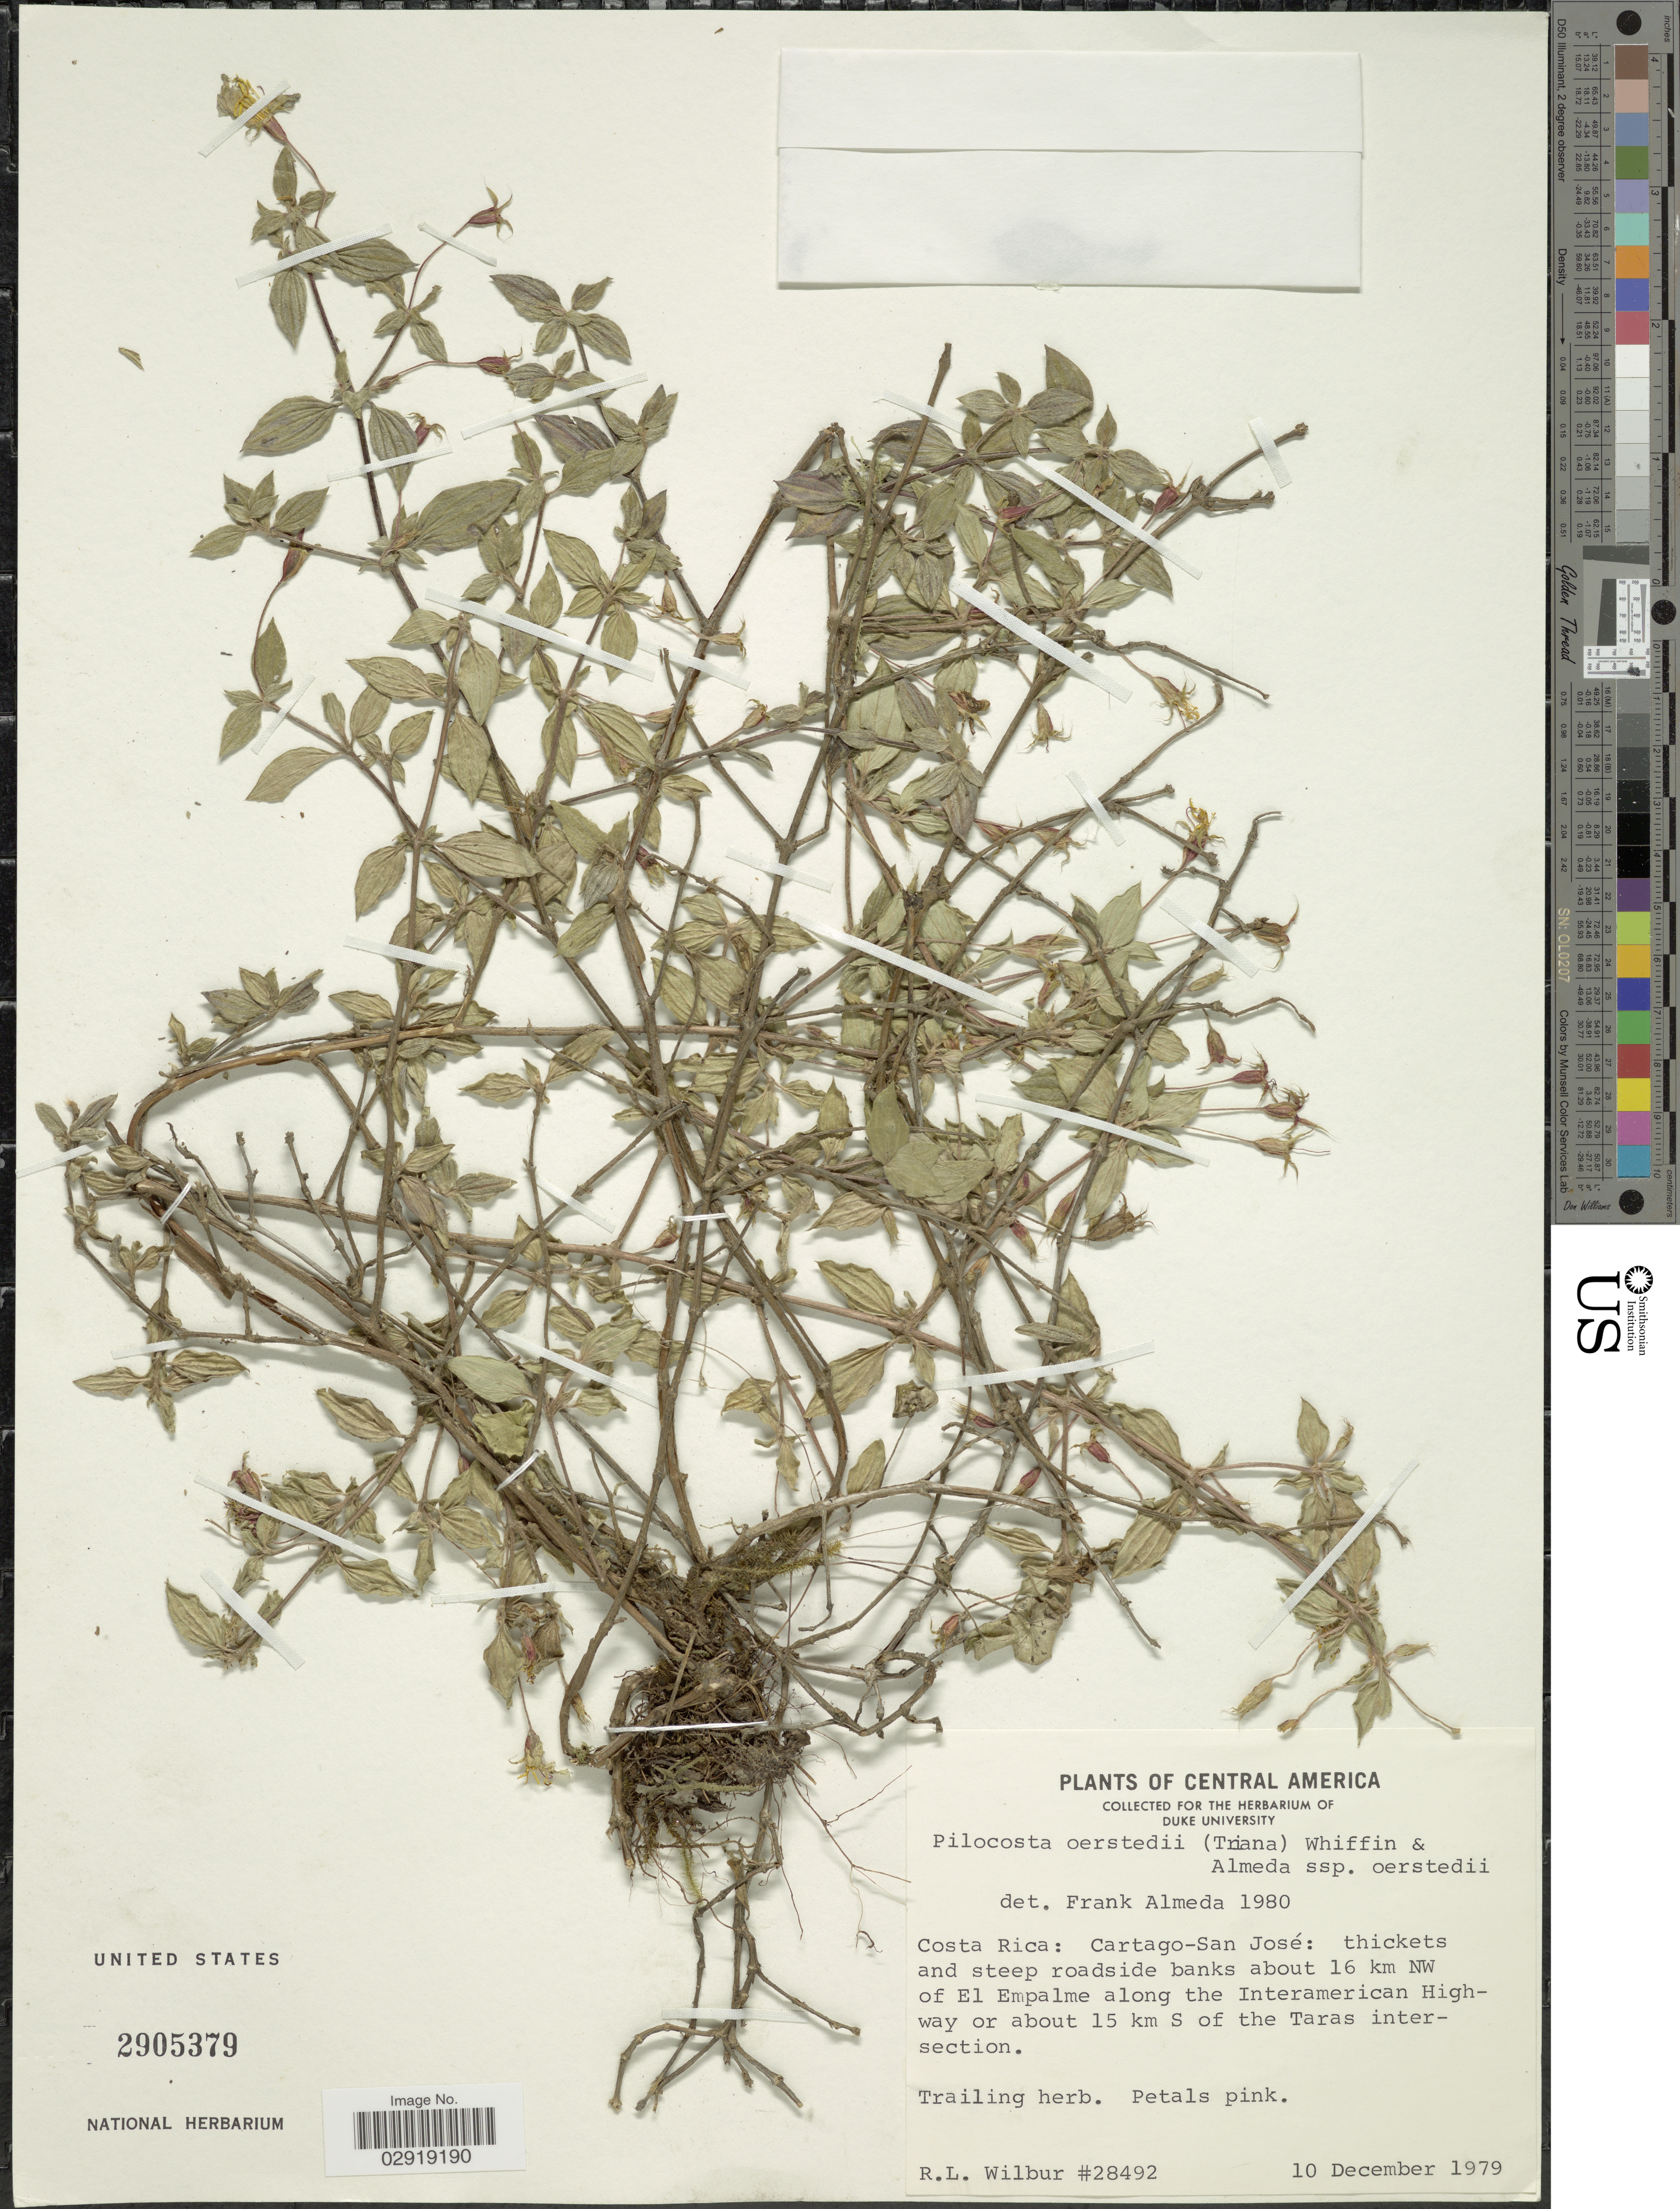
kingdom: Plantae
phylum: Tracheophyta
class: Magnoliopsida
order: Myrtales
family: Melastomataceae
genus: Pilocosta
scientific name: Pilocosta oerstedii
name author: (Triana) Almeda &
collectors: R. L. Wilbur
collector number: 28492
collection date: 1979-12-10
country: Costa Rica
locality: Cartago-San José: thickets and steep roadside banks about 16 km NW of El Empalme along the Interamerican Highway or about 15 km S of the Taras intersection.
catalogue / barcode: US 2905379